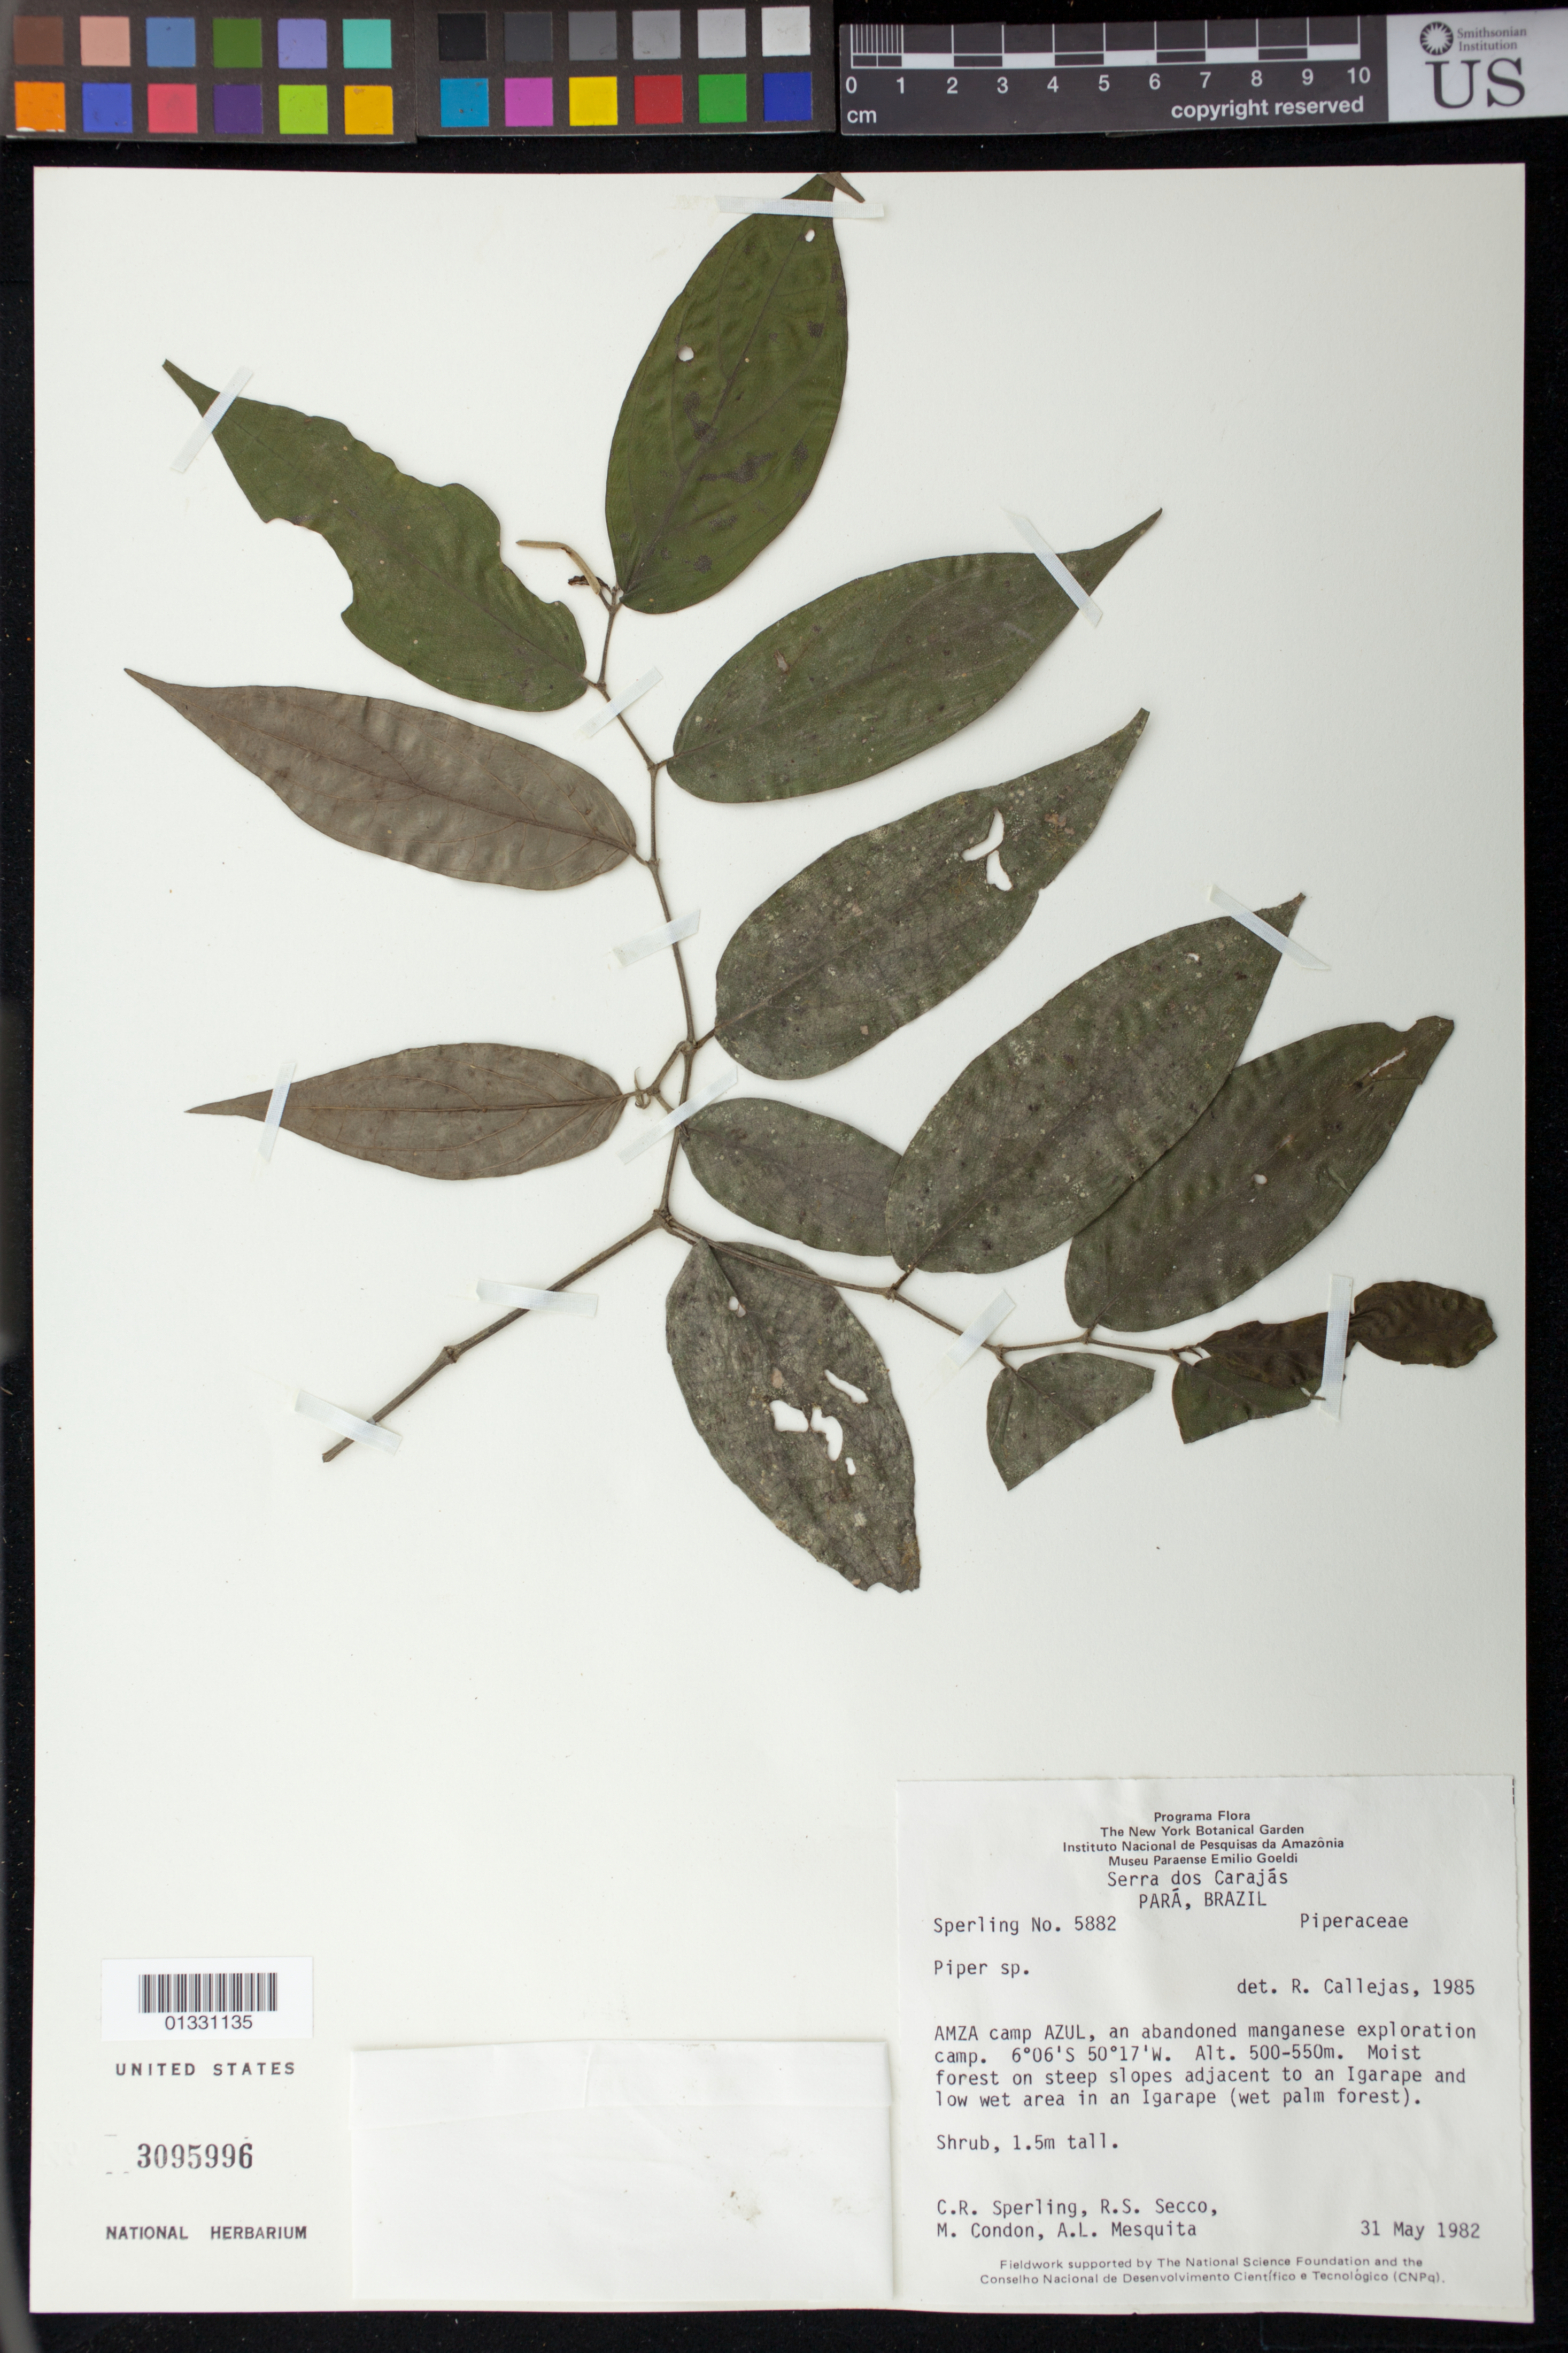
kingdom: Plantae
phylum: Tracheophyta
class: Magnoliopsida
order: Piperales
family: Piperaceae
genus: Piper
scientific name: Piper sp.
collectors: C. R. Sperling, R. S. Secco, M. Condon & A. L. Mesquita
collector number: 5882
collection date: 1982-05-31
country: Brazil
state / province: Amazonas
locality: Camp Azul, an abandoned manganese exploration camp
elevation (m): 500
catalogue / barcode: US 3095996